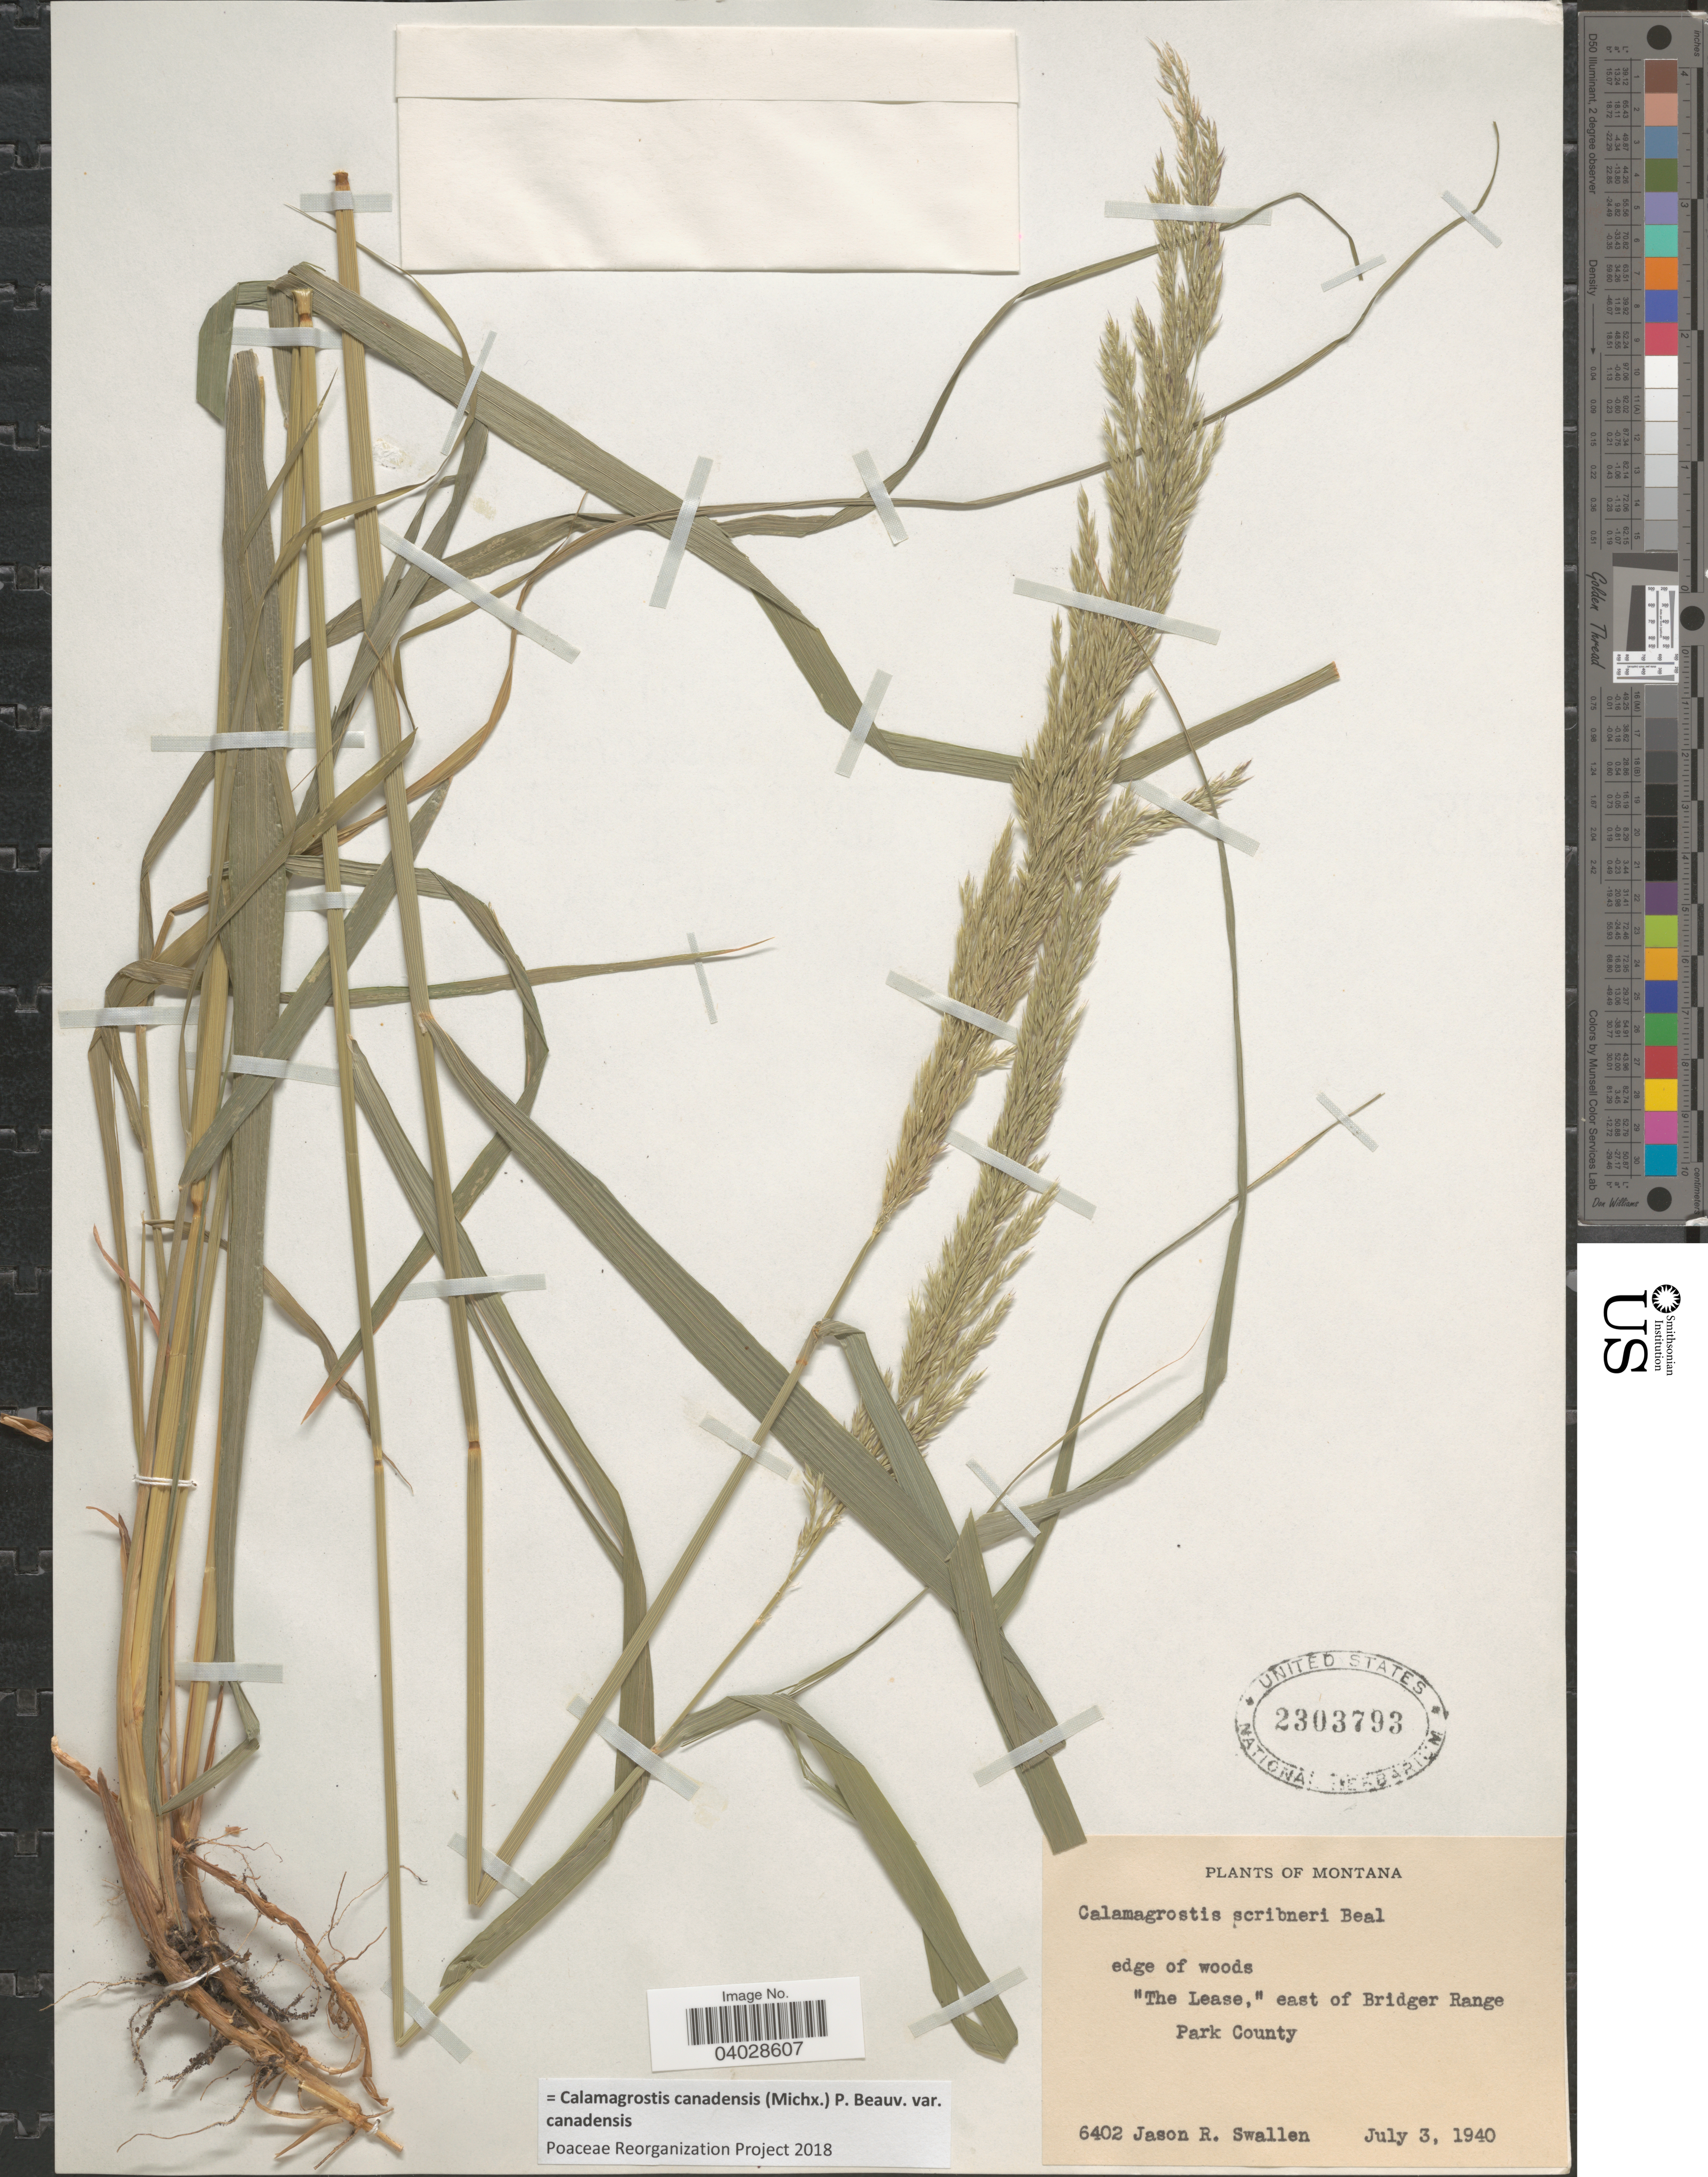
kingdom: Plantae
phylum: Tracheophyta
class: Liliopsida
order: Poales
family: Poaceae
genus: Calamagrostis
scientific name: Calamagrostis canadensis var. canadensis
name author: (Michx.) P. Beauv.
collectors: J. R. Swallen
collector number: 6402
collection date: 1940-07-03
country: United States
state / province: Montana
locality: Edge of woods "The Lease," east of Bridger Range Park County.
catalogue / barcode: US 2303793